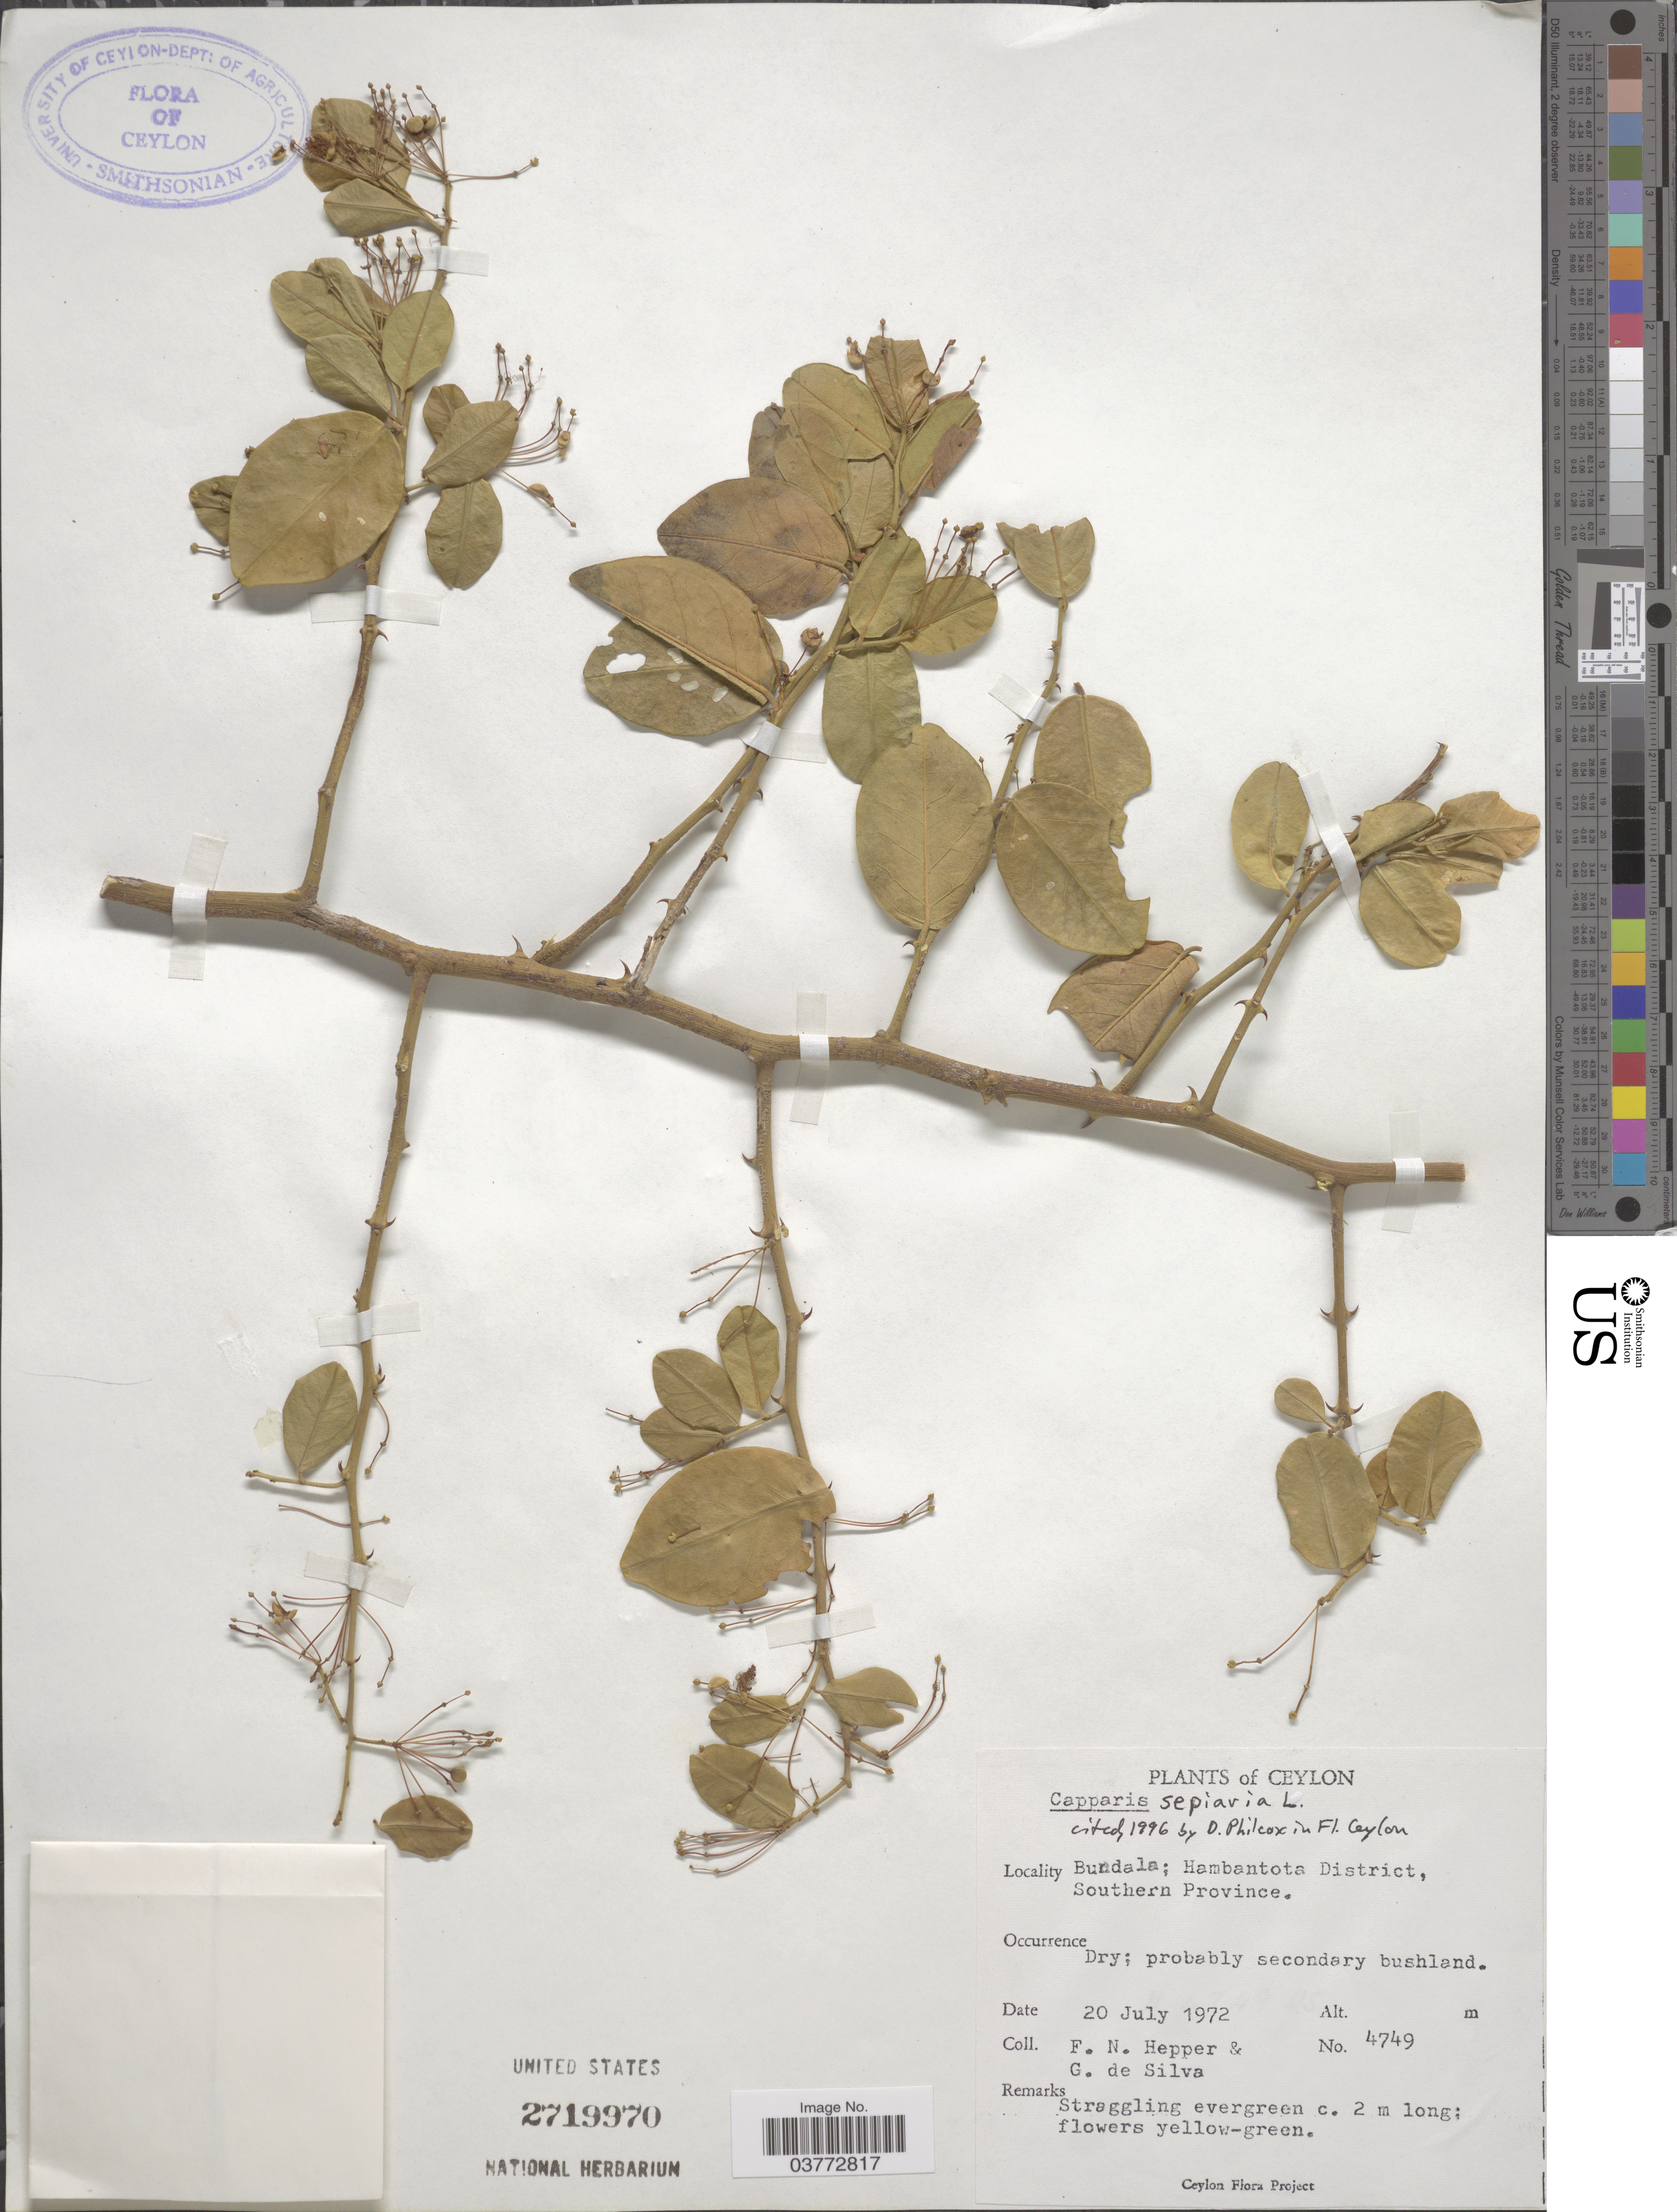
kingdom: Plantae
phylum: Tracheophyta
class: Magnoliopsida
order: Brassicales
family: Capparaceae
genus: Capparis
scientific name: Capparis sepiaria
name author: L.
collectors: F. Hepper & G. De Silva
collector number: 4749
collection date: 1972-07-20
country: Sri Lanka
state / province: Southern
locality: Ceylon. Bundala; Hambantota District.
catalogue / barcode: US 2719970